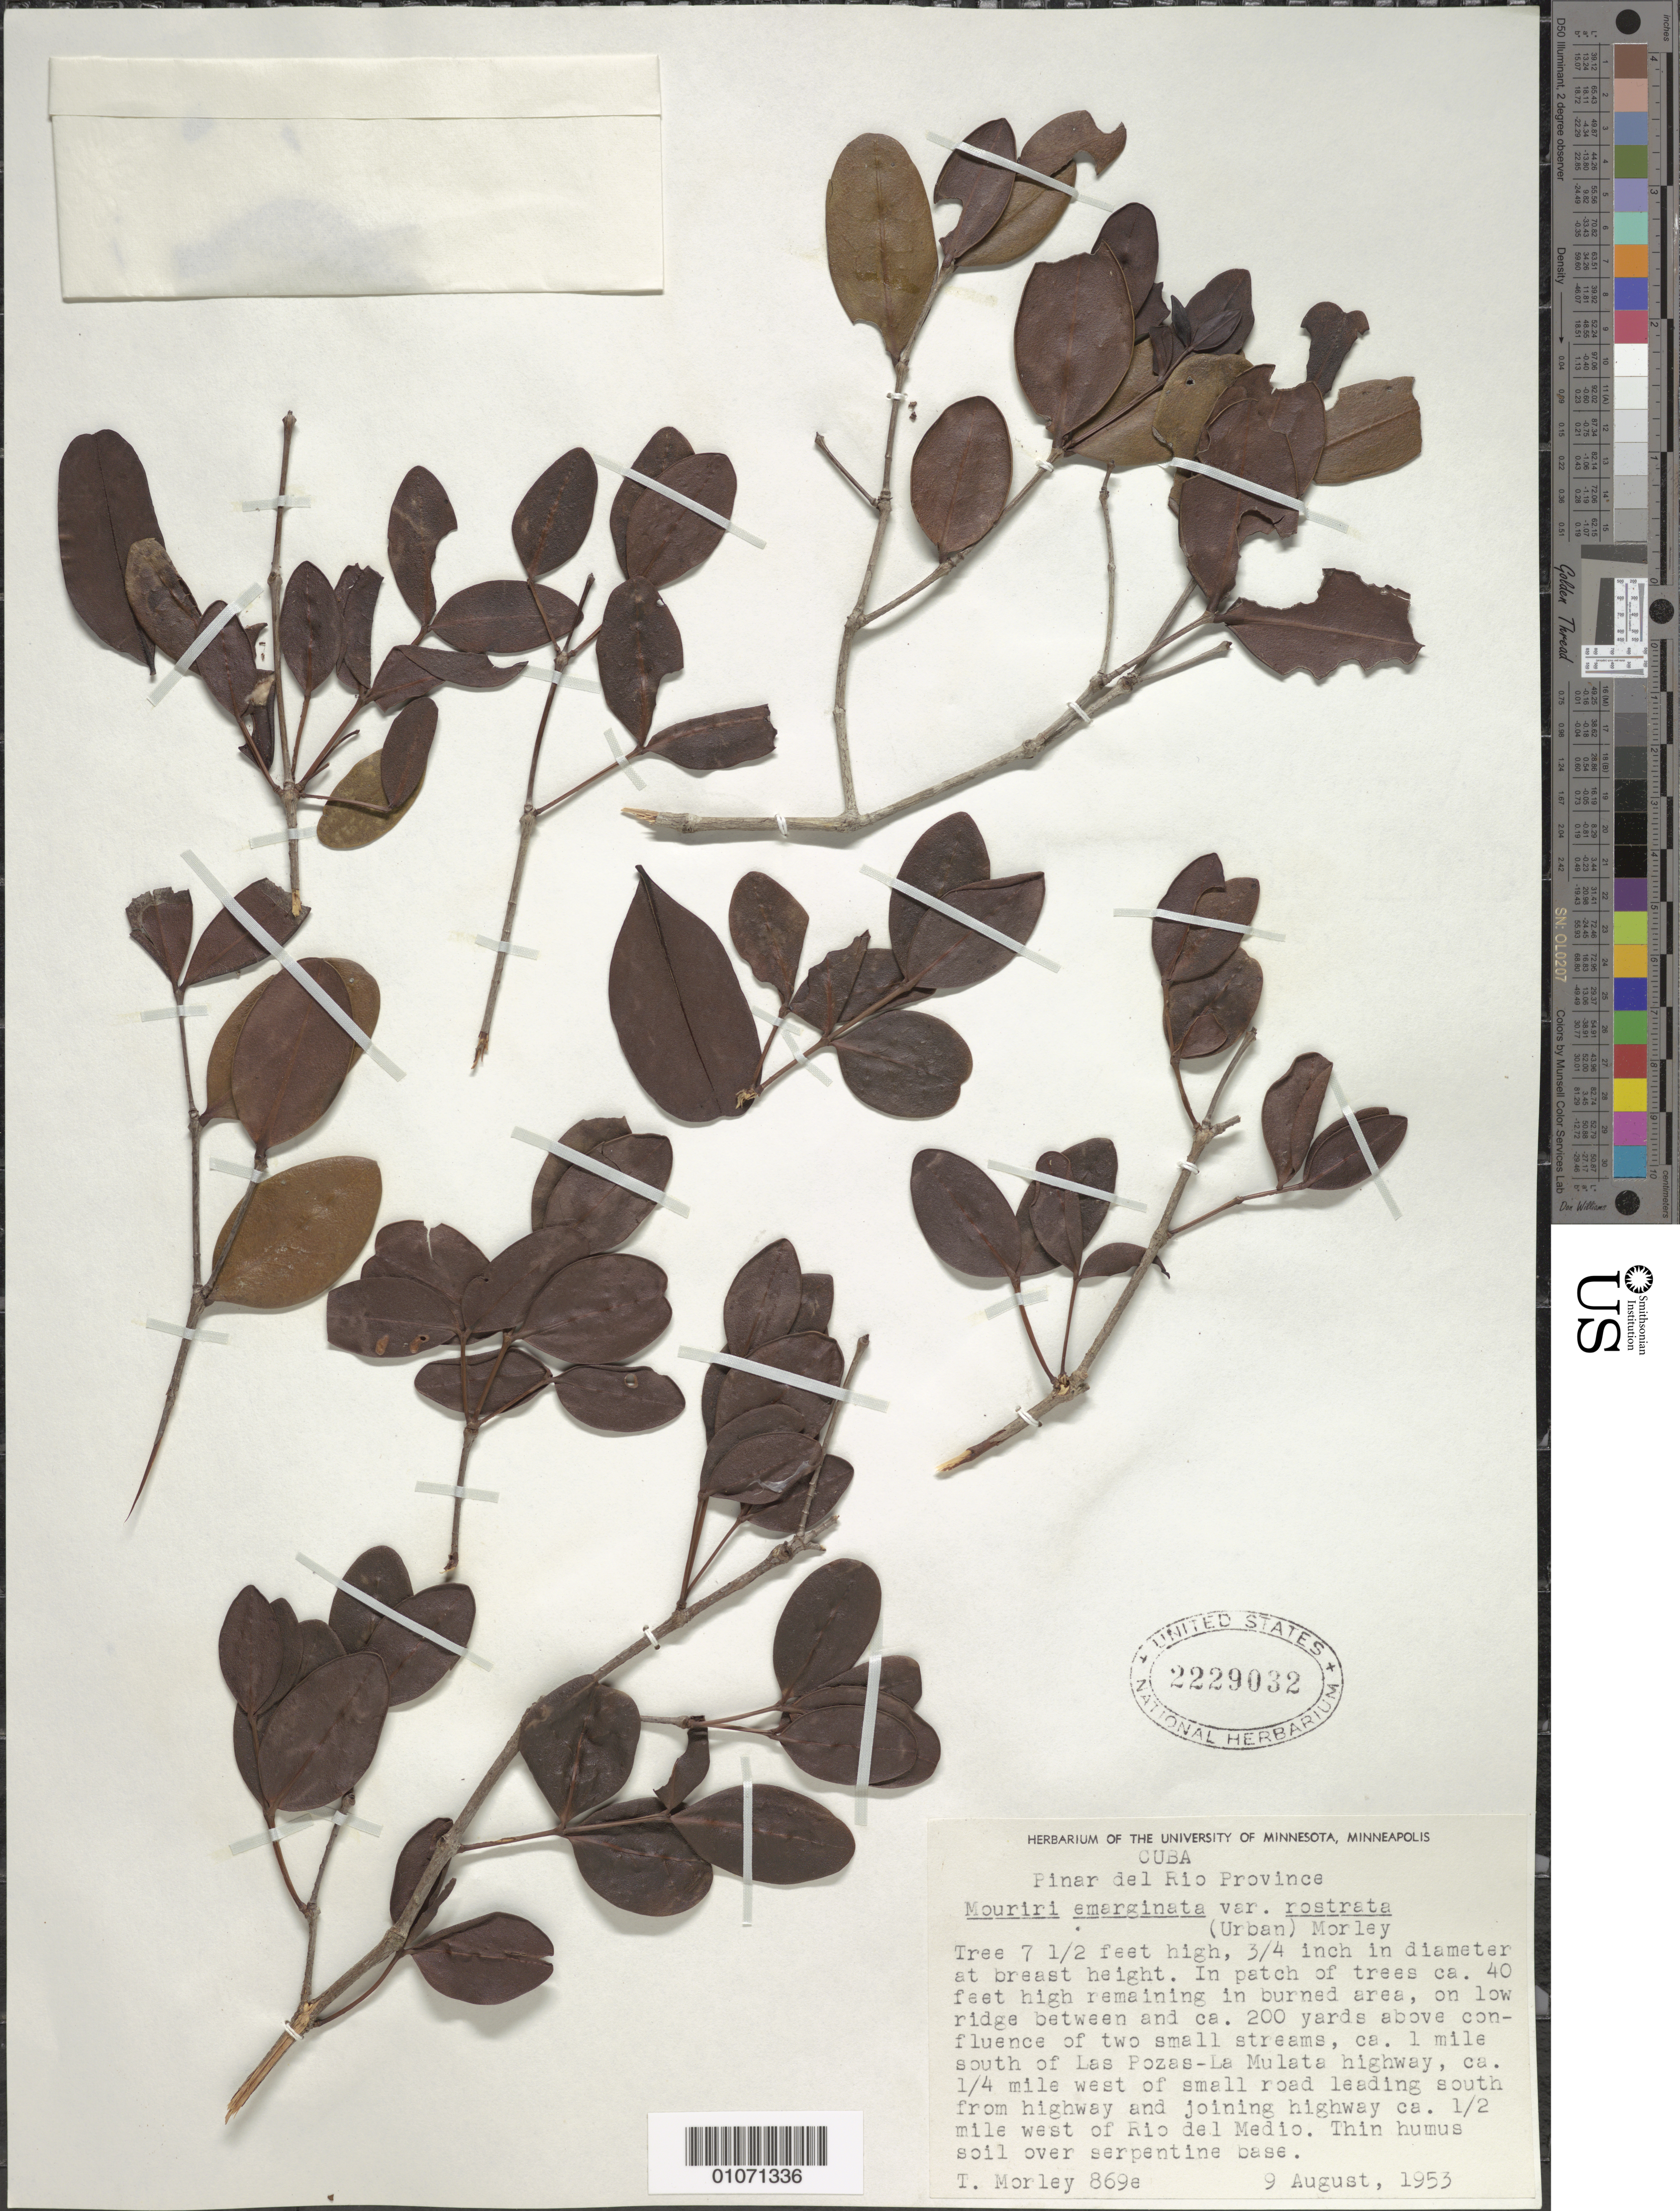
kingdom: Plantae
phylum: Tracheophyta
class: Magnoliopsida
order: Myrtales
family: Melastomataceae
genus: Mouriri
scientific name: Mouriri emarginata var. rostrata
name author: (Urb.) Morley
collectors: T. Morley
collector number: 869a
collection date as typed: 09 Aug 1953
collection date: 1953-08-09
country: Cuba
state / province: Pinar del Río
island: Cuba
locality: Las Pozas - La Mulata highway, about 1 mile S above confluence of two small streams, about o 25 mile W of small road leading S from highway and joining highway about 0 5 mil W of rio del Medio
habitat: In patch of trees about 40 feet high remaining in burned area, on low ridge; thin humus soil over serpentine base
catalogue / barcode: US 2229032